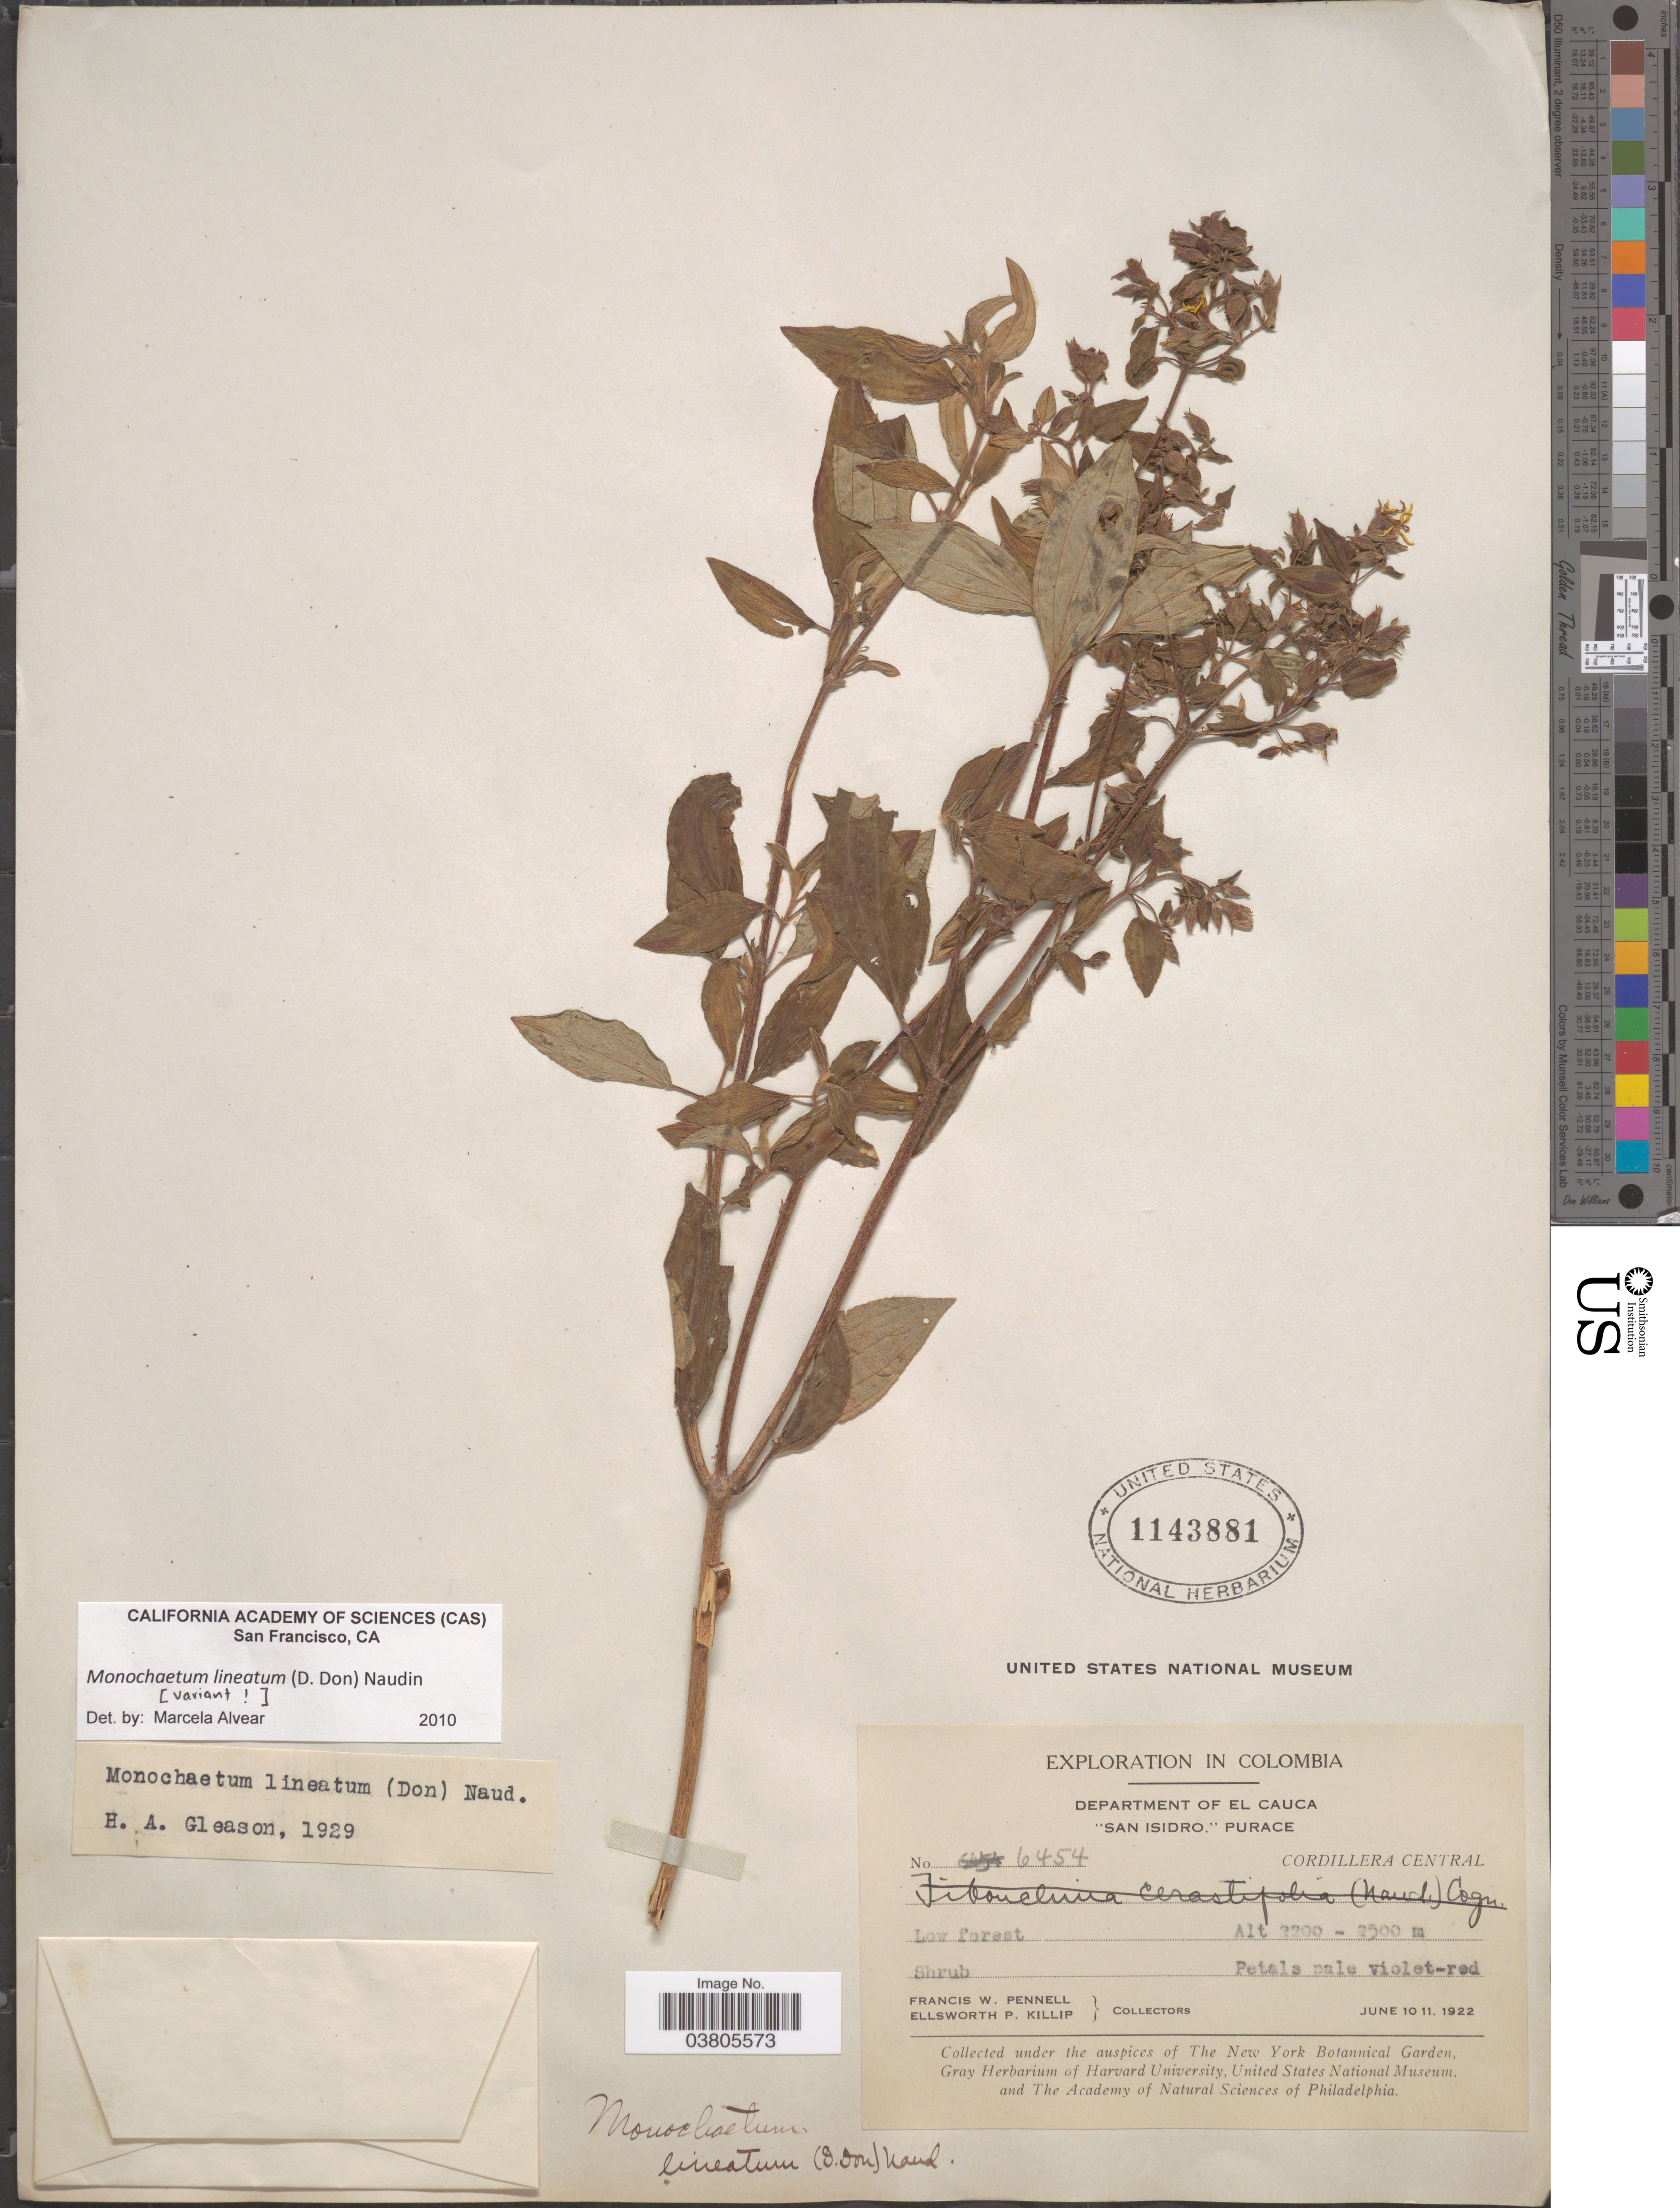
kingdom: Plantae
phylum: Tracheophyta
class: Magnoliopsida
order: Myrtales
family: Melastomataceae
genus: Monochaetum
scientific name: Monochaetum lineatum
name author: (D. Don) Naudin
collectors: F. W. Pennell & E. P. Killip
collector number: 6454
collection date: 1922-06-10/1922-06-11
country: Colombia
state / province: Cauca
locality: Department of El Cauca. "San Isidro." Purace. Cordillera Central.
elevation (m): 2200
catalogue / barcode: US 1143881